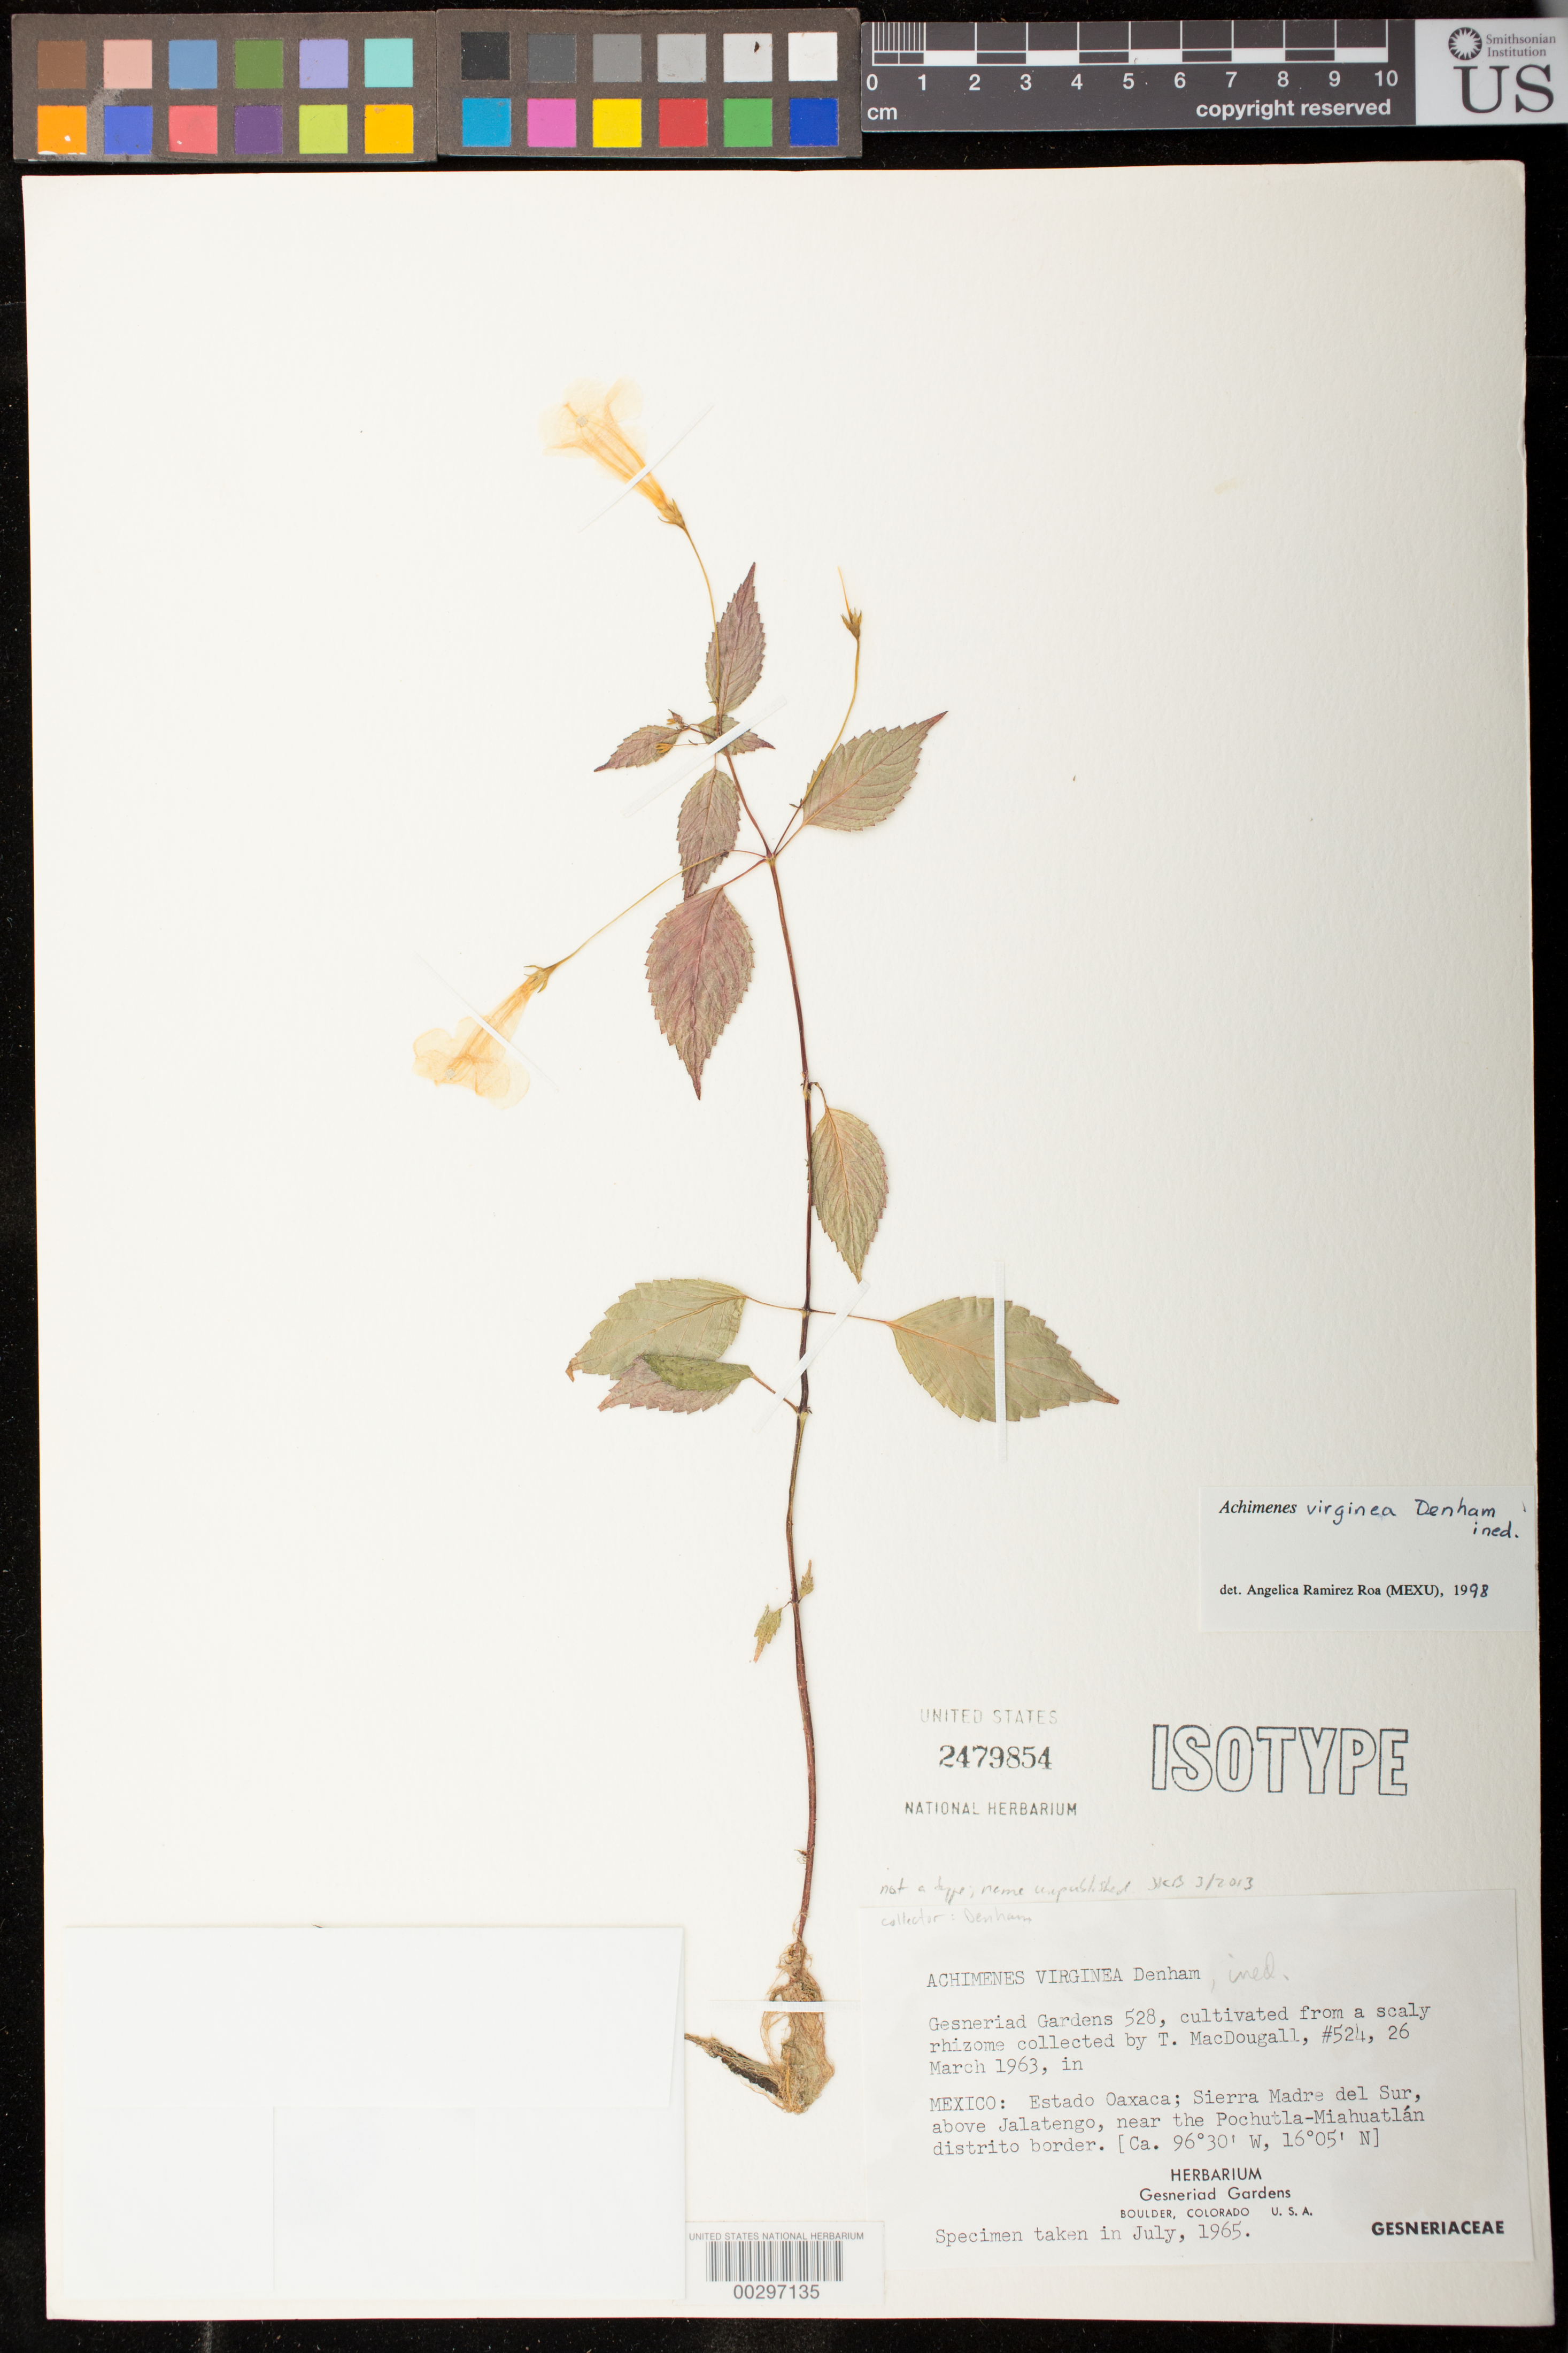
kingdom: Plantae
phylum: Tracheophyta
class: Magnoliopsida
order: Lamiales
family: Gesneriaceae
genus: Achimenes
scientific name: Achimenes sp.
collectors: D. L. Denham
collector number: GG 528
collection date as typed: Jul 1965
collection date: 1965-07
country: Mexico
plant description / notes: Cultivated at Gesneriad Gardens from a scaly rhizome collected by T. MacDougall, #524, 26 March 1963, in Mexico: Estado Oaxaca, Sierra Madre del Sur, above Jalatengo, near the Pochutla-Miahuatlán distrito border; Annotated as isotype of Achimenes virginea Denham, ined.; also annotated as Achimenes virginea by A. Ramirez Roa, 1998. Name still unpublished as of December 2012. Not a type. Species name kept as Achimenes sp.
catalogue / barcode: US 2479854